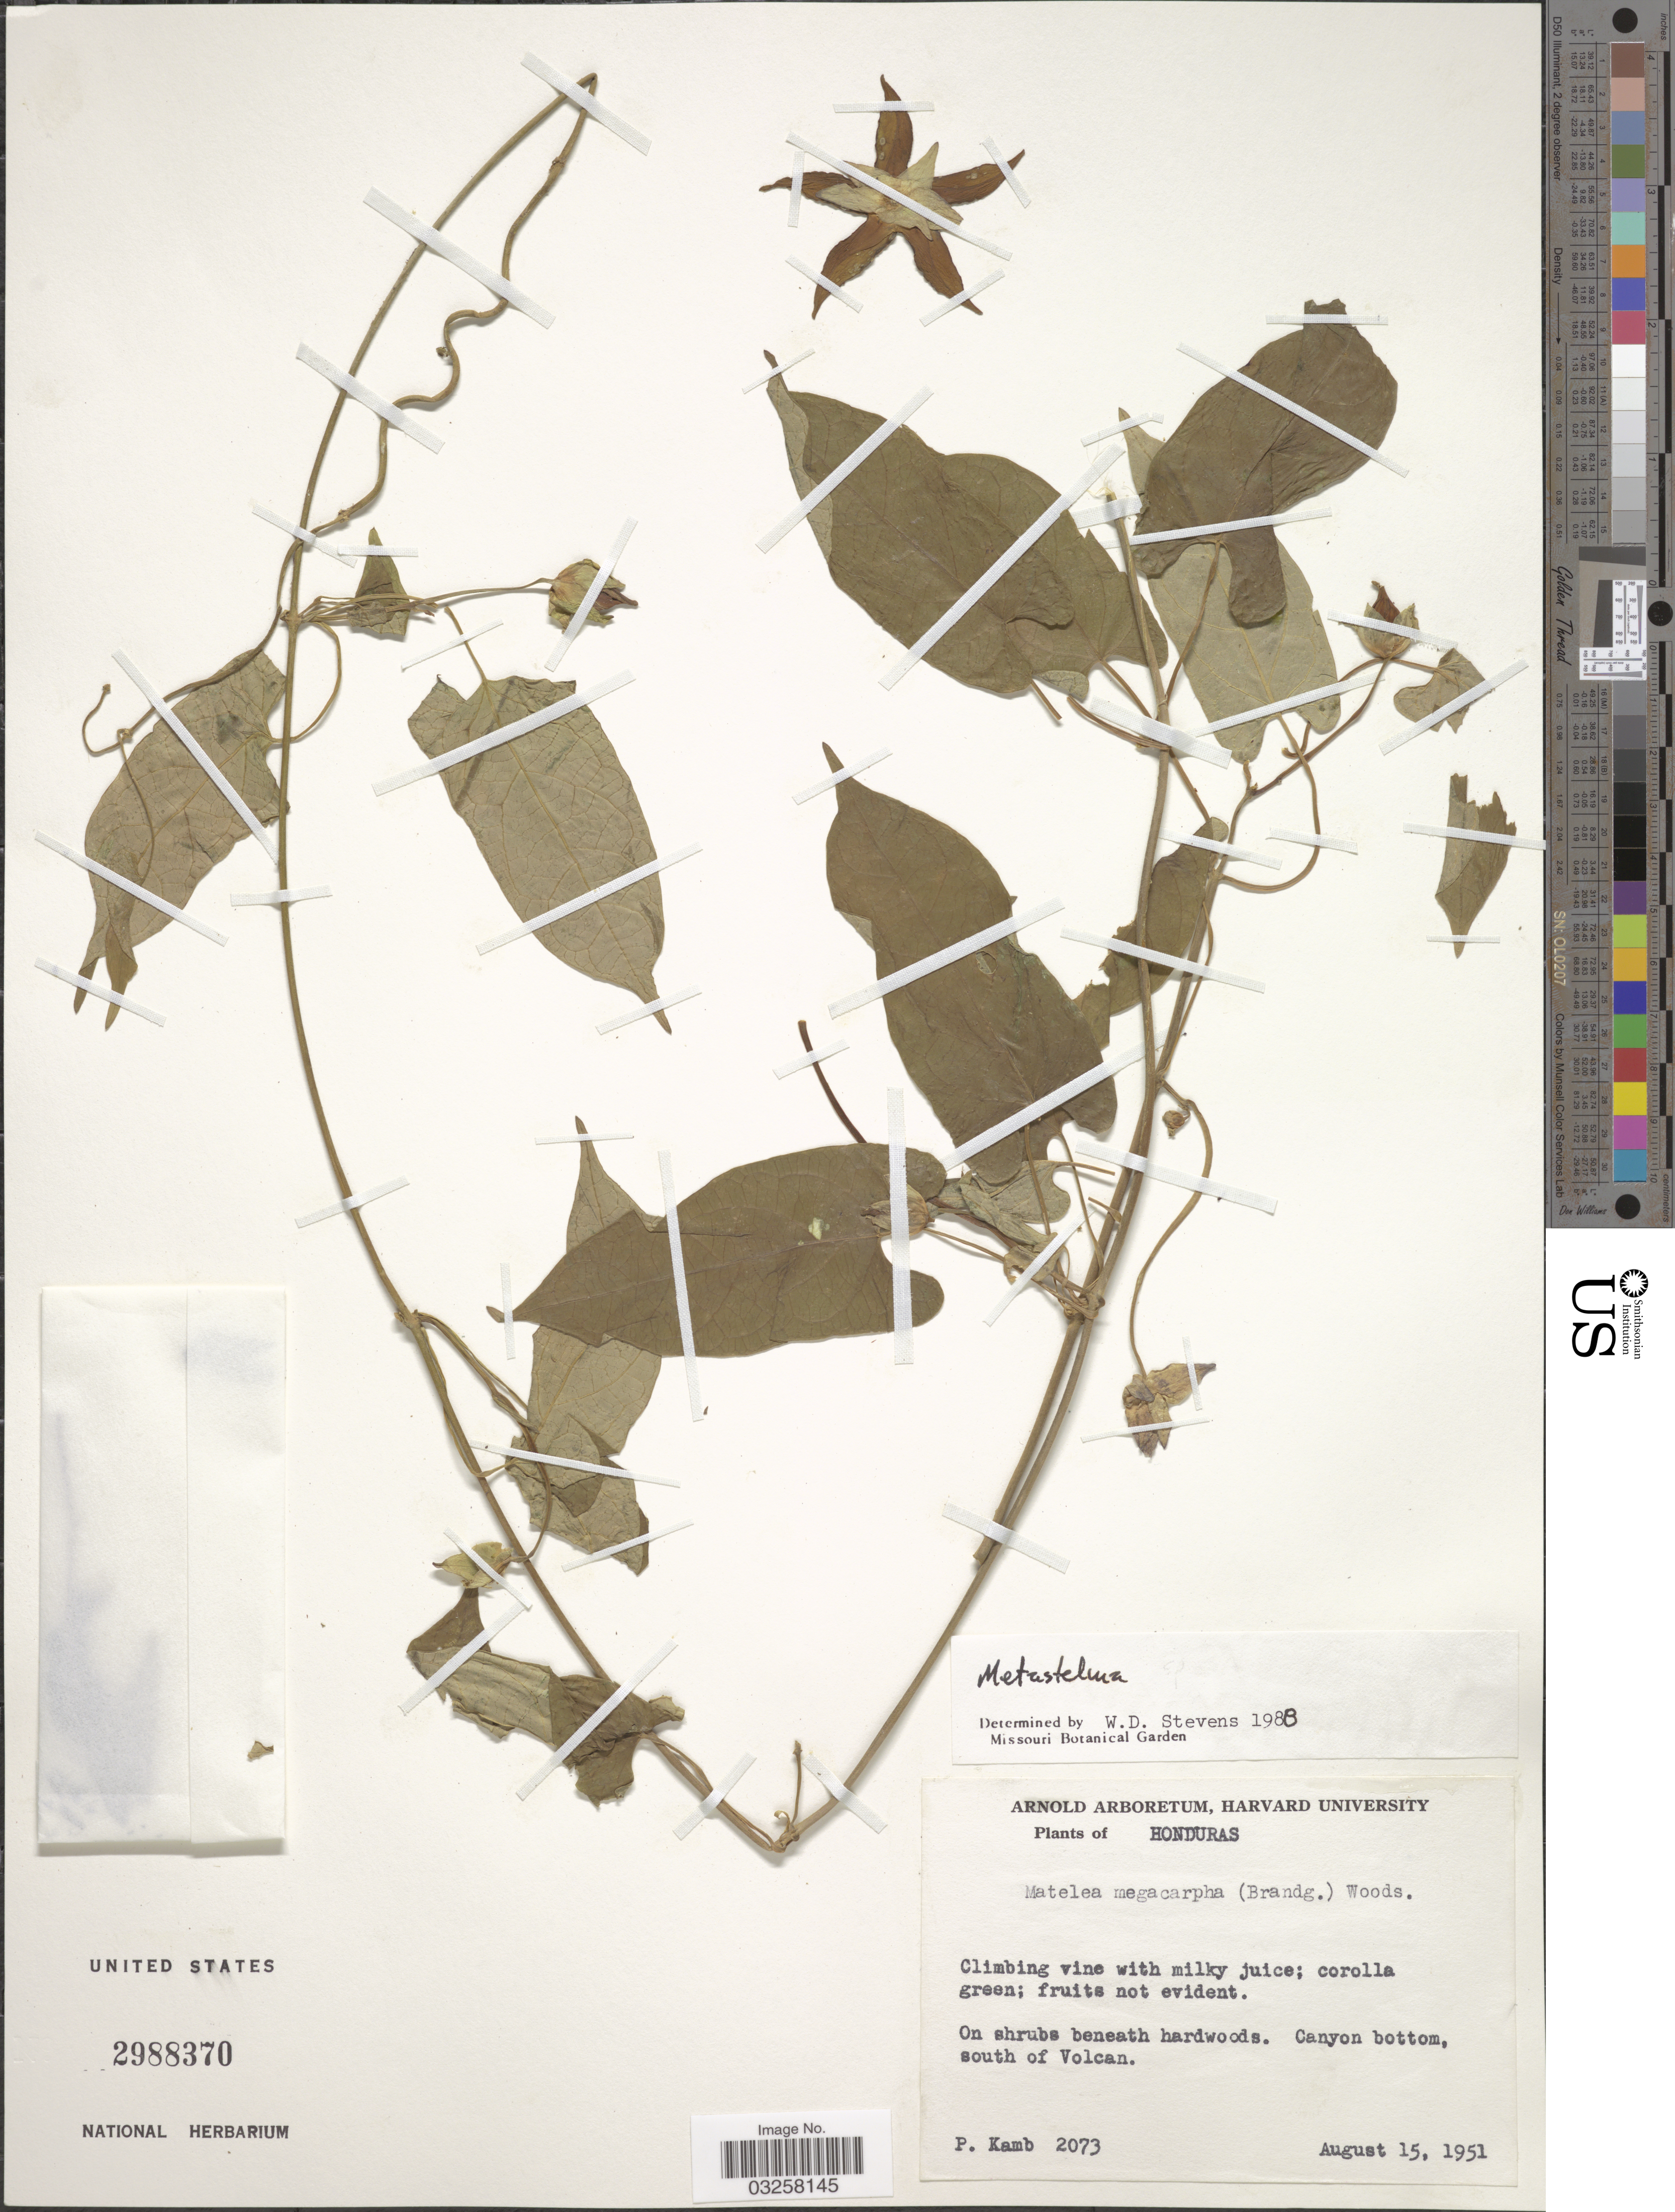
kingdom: Plantae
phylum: Tracheophyta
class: Magnoliopsida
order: Gentianales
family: Apocynaceae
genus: Metastelma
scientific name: Metastelma sp.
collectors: P. Kamb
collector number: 2073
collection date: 1951-08-15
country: Honduras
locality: Canyon bottom, south of Volcan.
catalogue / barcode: US 2988370